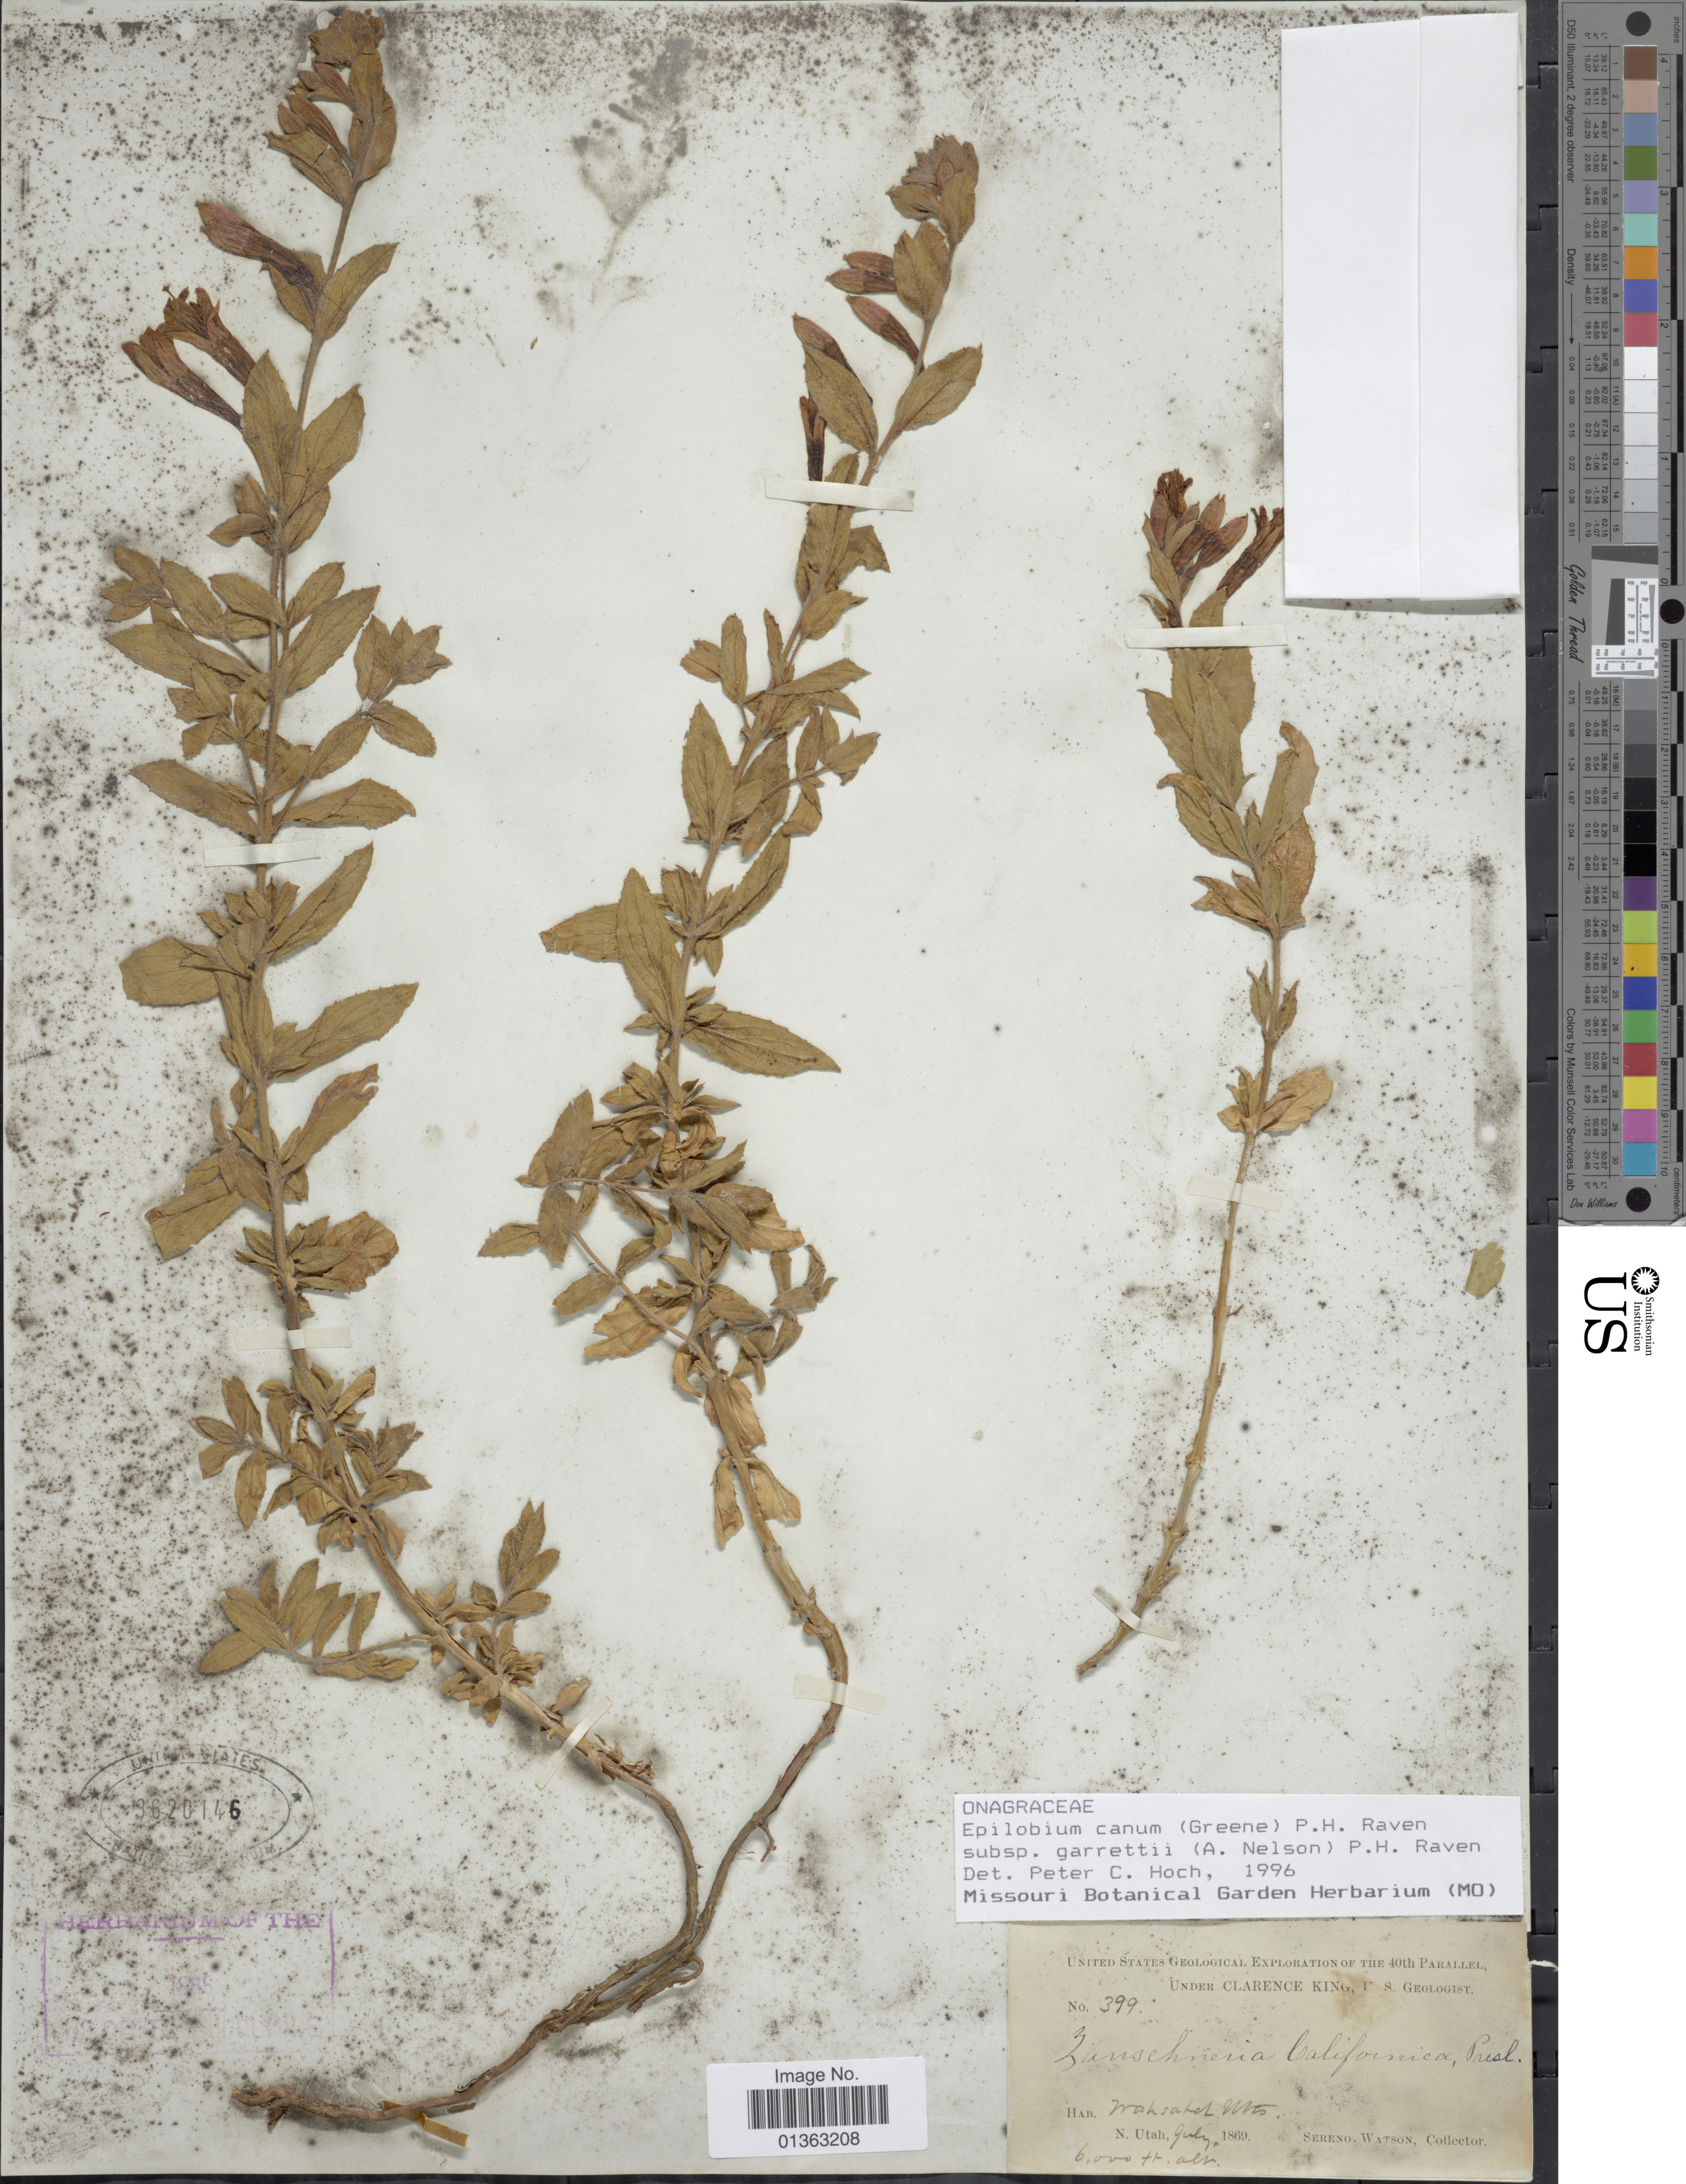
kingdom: Plantae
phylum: Tracheophyta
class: Magnoliopsida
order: Myrtales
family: Onagraceae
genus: Epilobium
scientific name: Epilobium canum subsp. garrettii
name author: (A. Nelson) P.H. Raven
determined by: Hoch, P. C.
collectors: S. Watson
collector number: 399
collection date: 1869-07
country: United States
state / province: Utah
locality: N. Utah.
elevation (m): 1829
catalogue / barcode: US 3620146